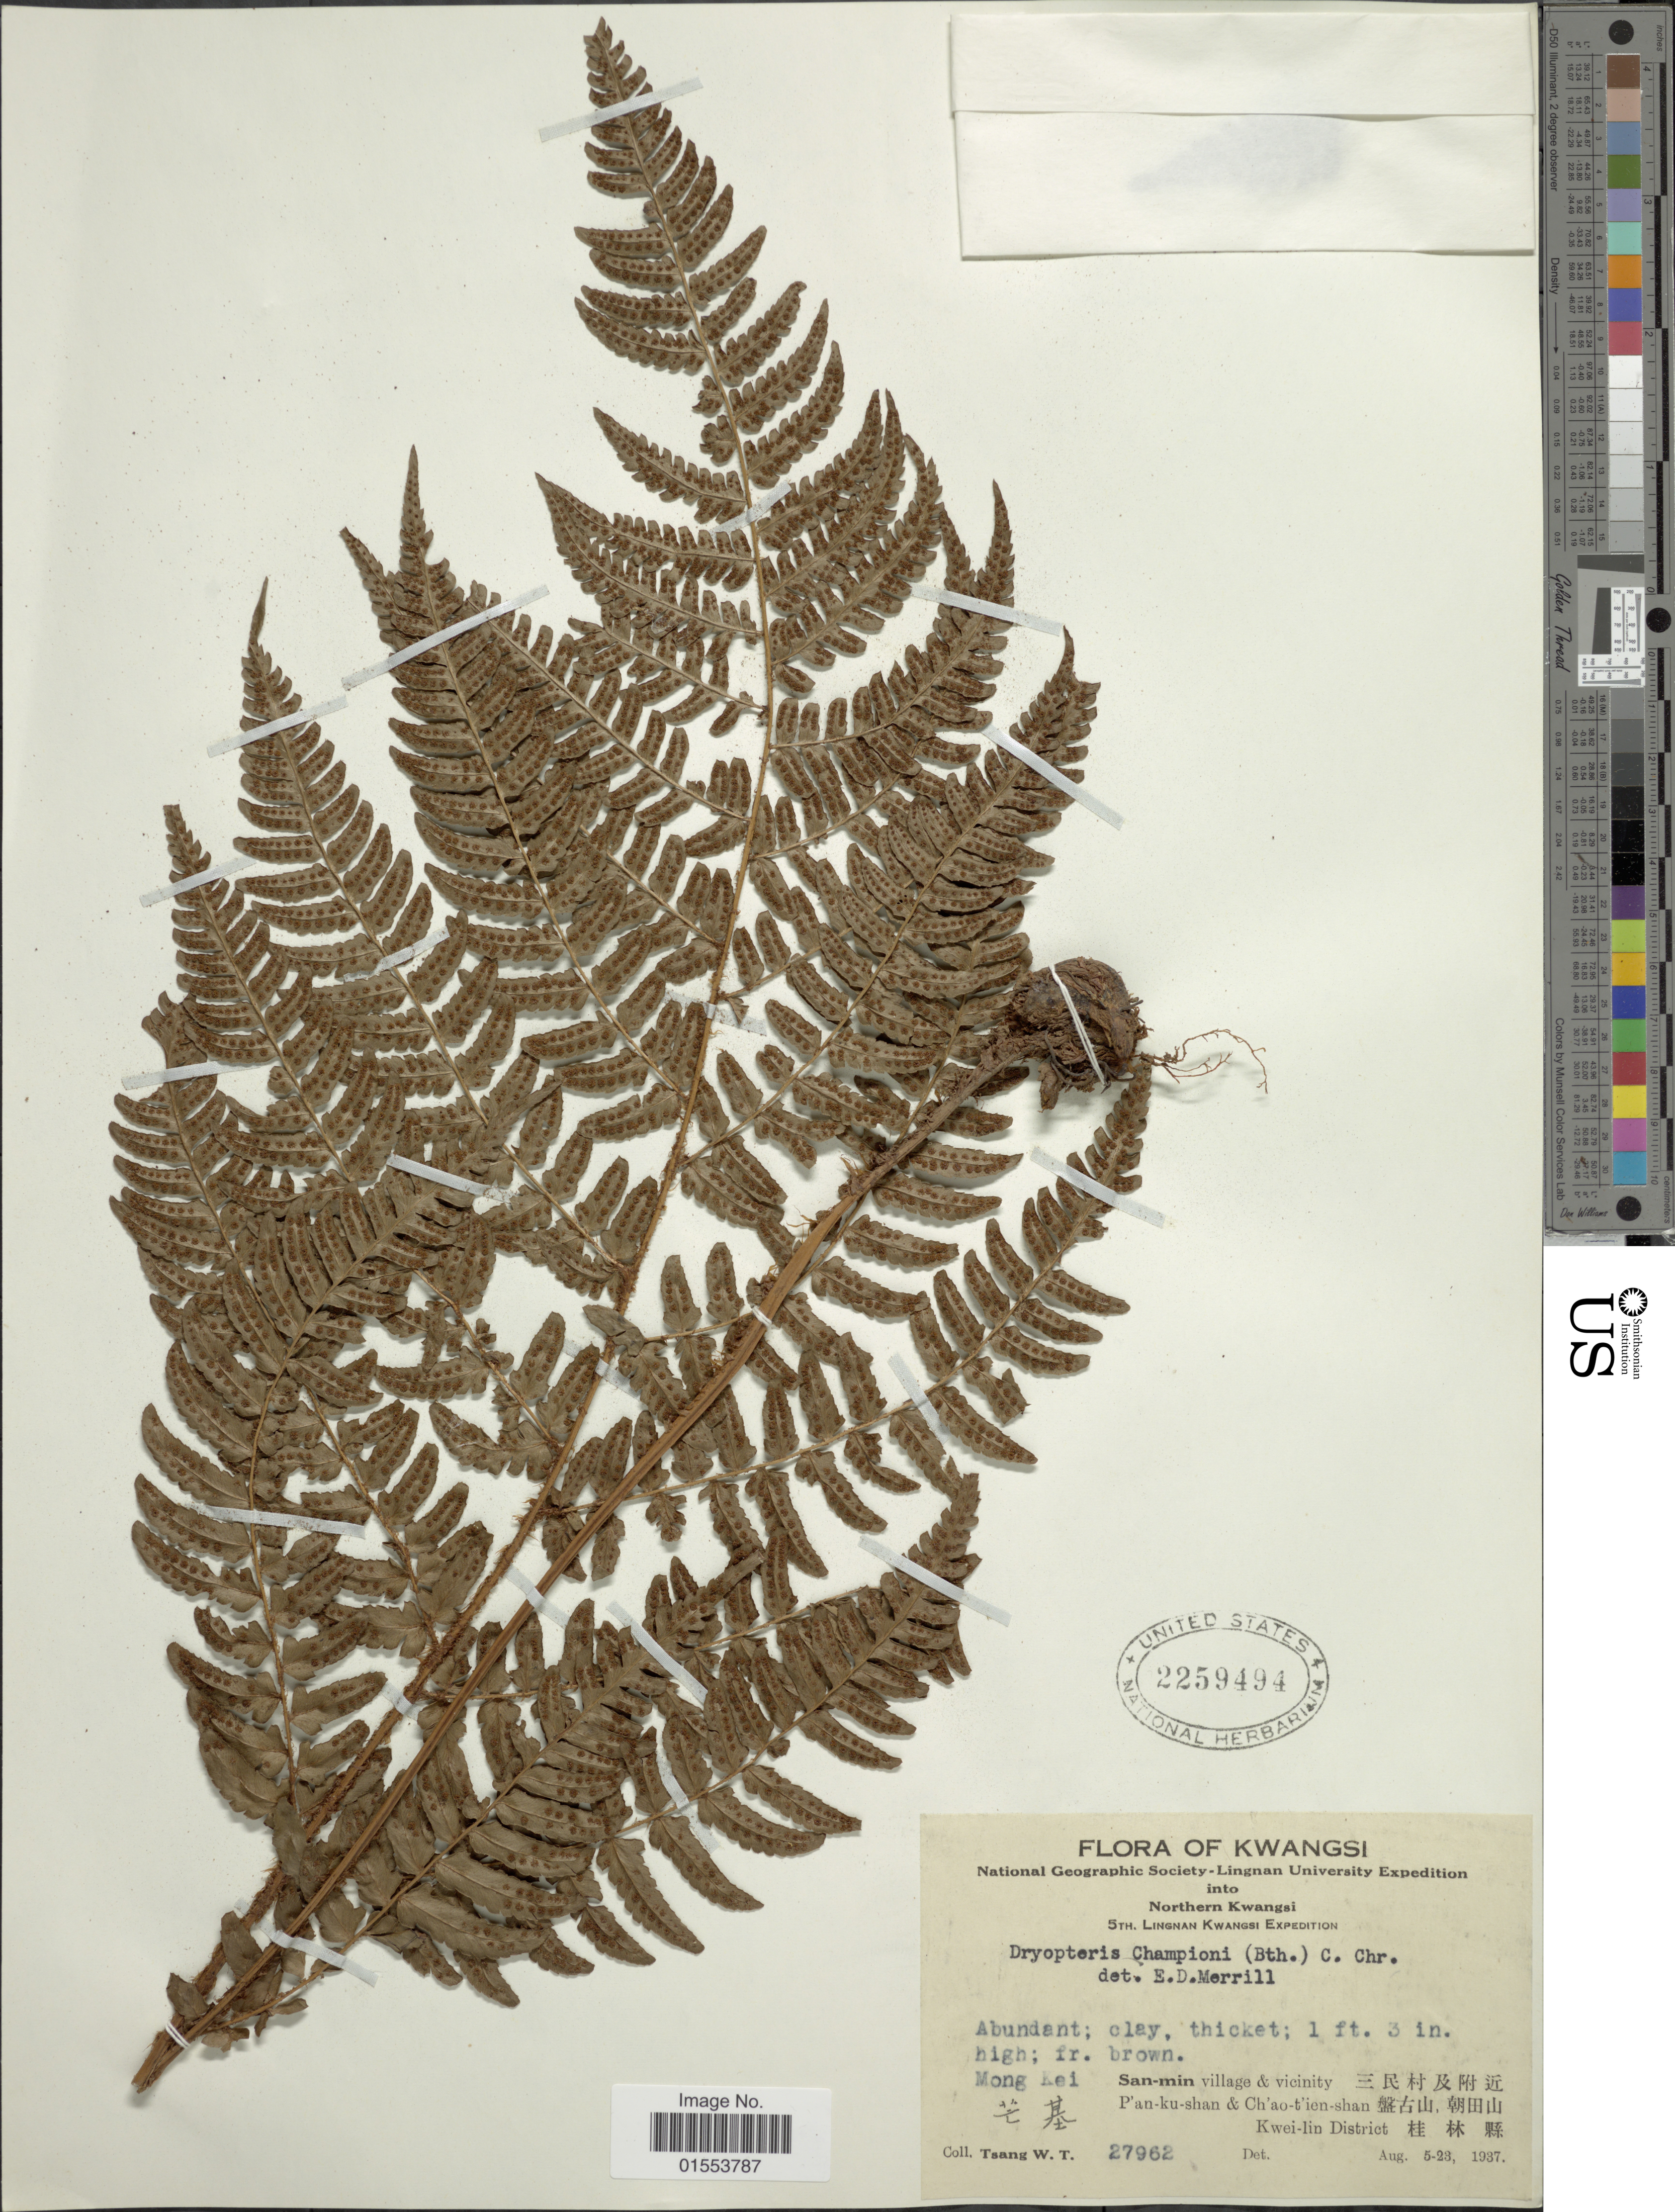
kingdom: Plantae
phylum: Tracheophyta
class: Polypodiopsida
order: Polypodiales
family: Dryopteridaceae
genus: Dryopteris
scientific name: Dryopteris championii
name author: (Benth.) C. Chr.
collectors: W. T. Tsang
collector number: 27962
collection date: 1937-08-05/1937-08-23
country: China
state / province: Guangxi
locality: Kwasi,Northern Kwangsi, Lingnan Kwangsi. Mong Kei, San min village & vicinity P'an-ku-shan & Ch'ao-t'ien -shan Kwei-lin District .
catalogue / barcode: US 2259494